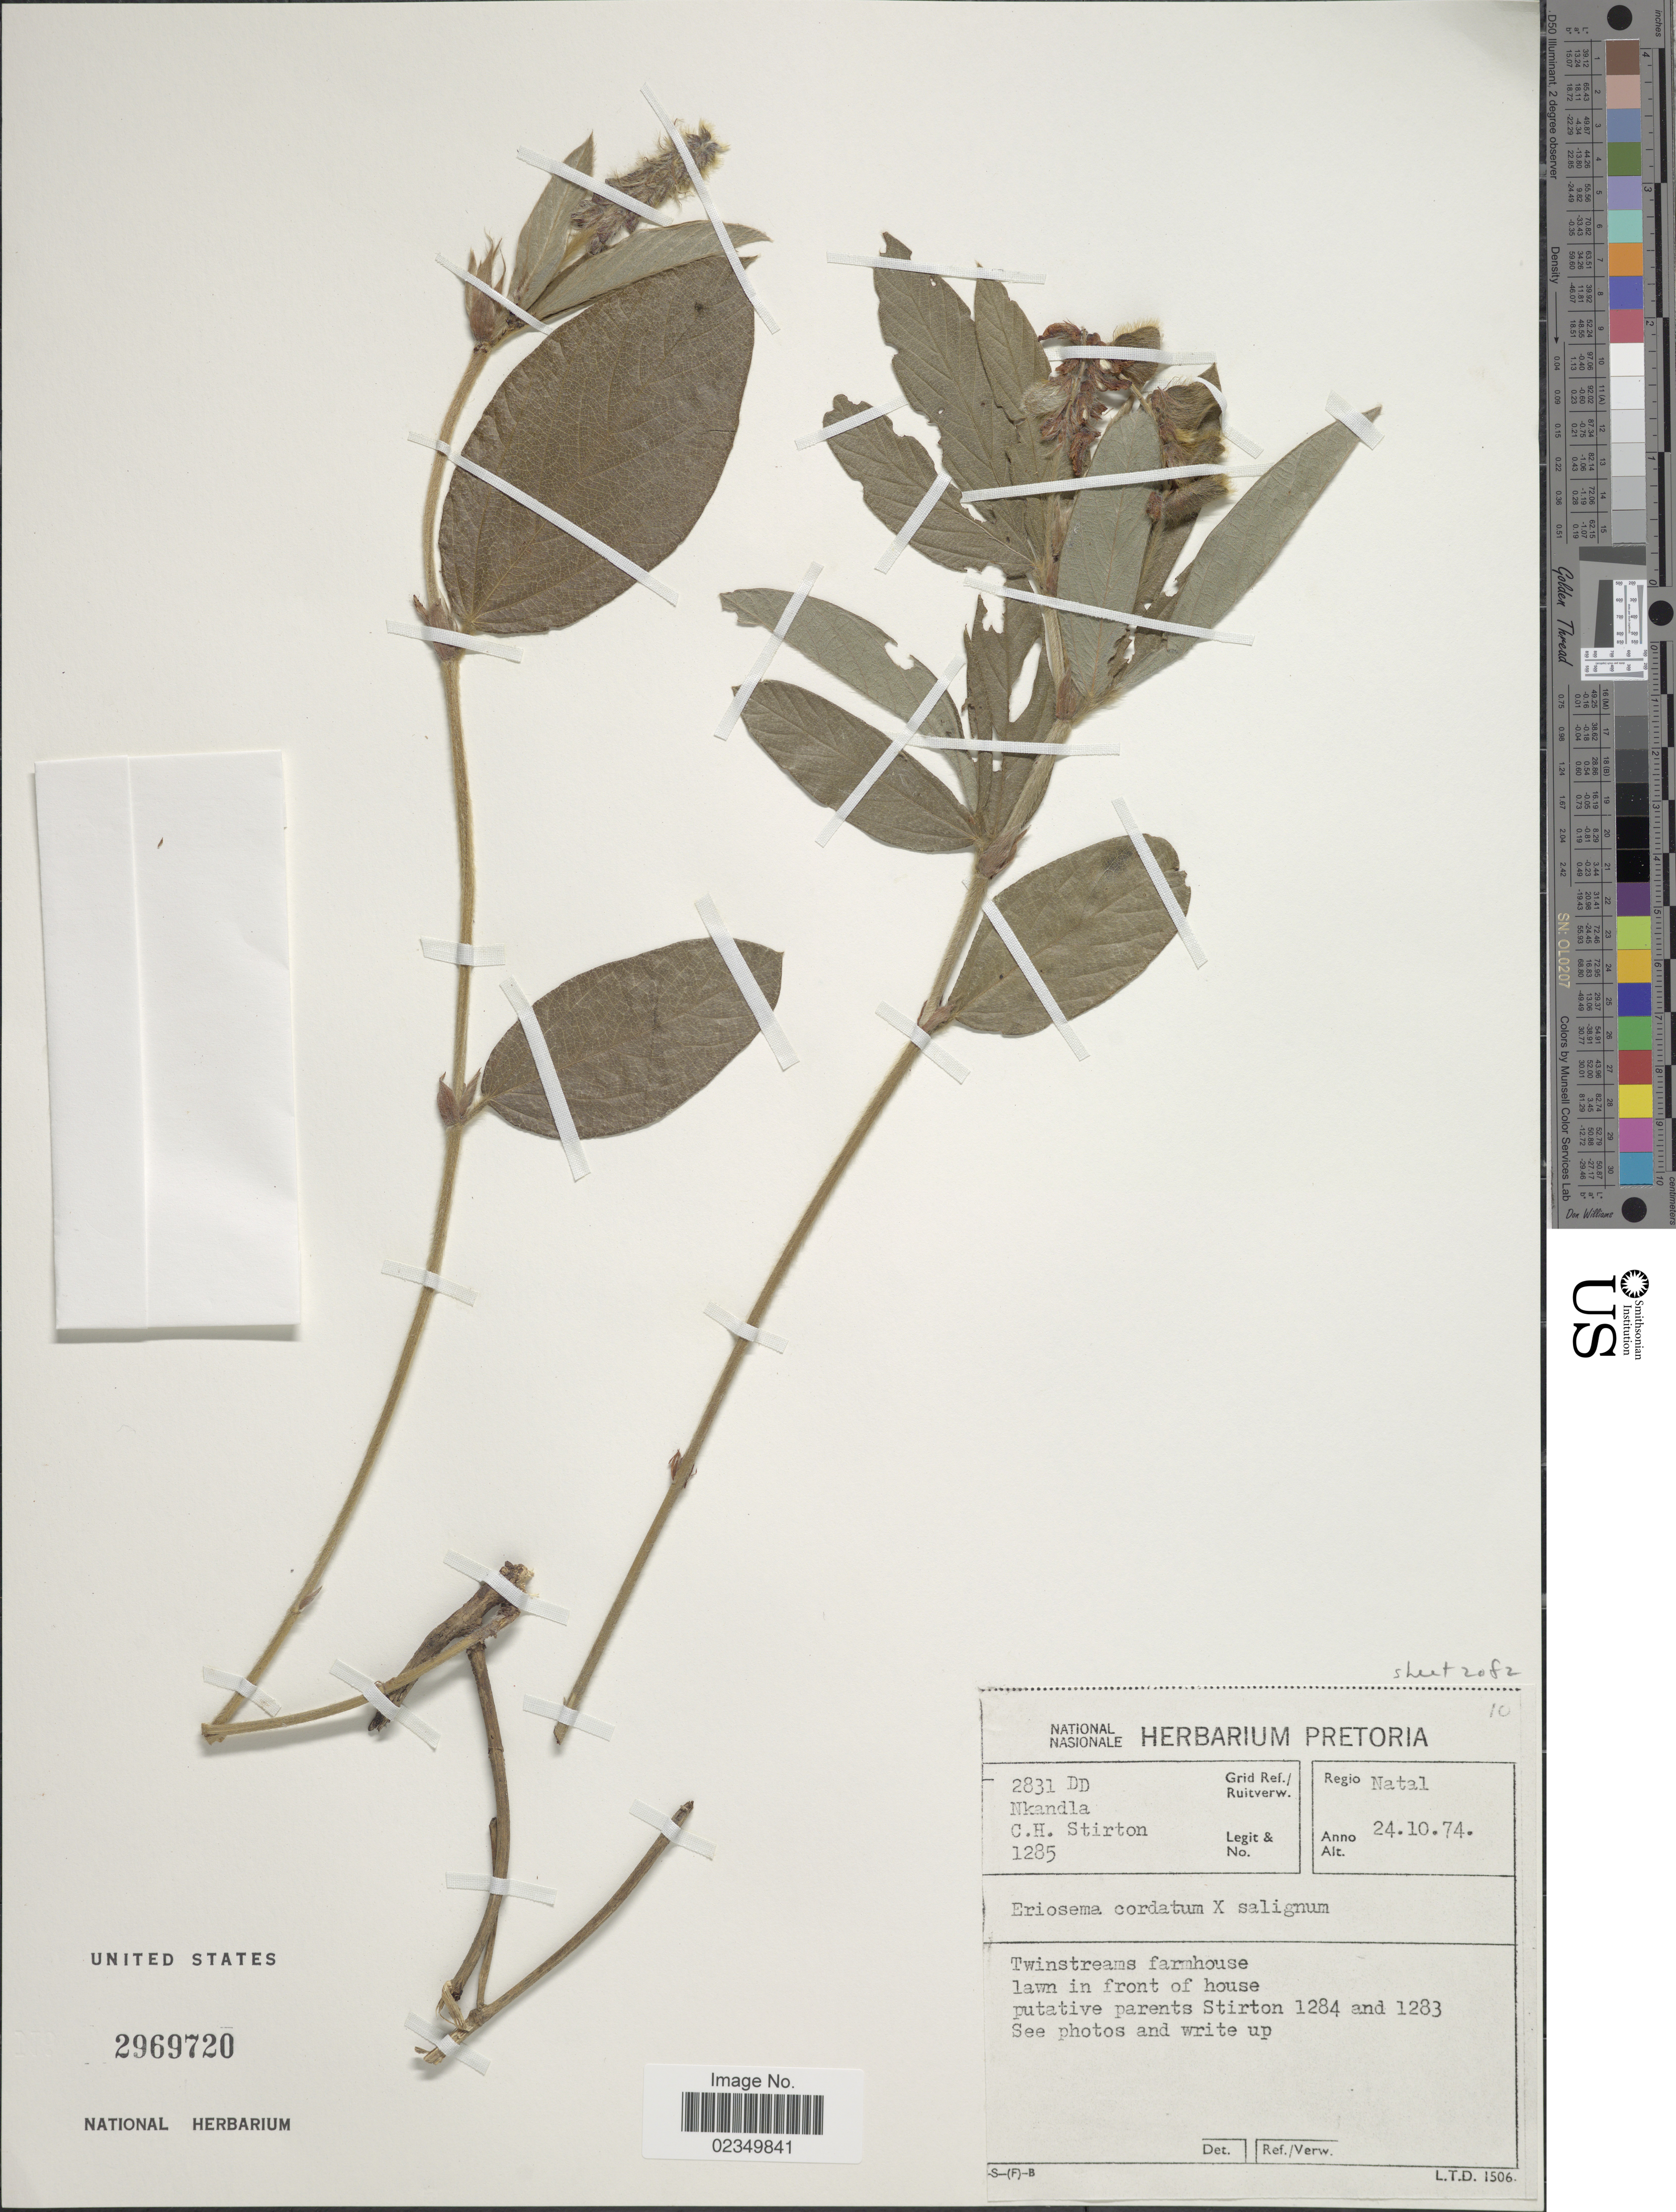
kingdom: Plantae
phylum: Tracheophyta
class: Magnoliopsida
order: Fabales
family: Fabaceae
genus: Eriosema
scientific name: Eriosema cordatum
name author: E. Mey.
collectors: C. H. Stirton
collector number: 1285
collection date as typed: Transcribed d/m/y: 24/10/74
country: South Africa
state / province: KwaZulu-Natal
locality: Natal, Twinstreams farmhouse lawn in front of house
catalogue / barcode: US 2969720